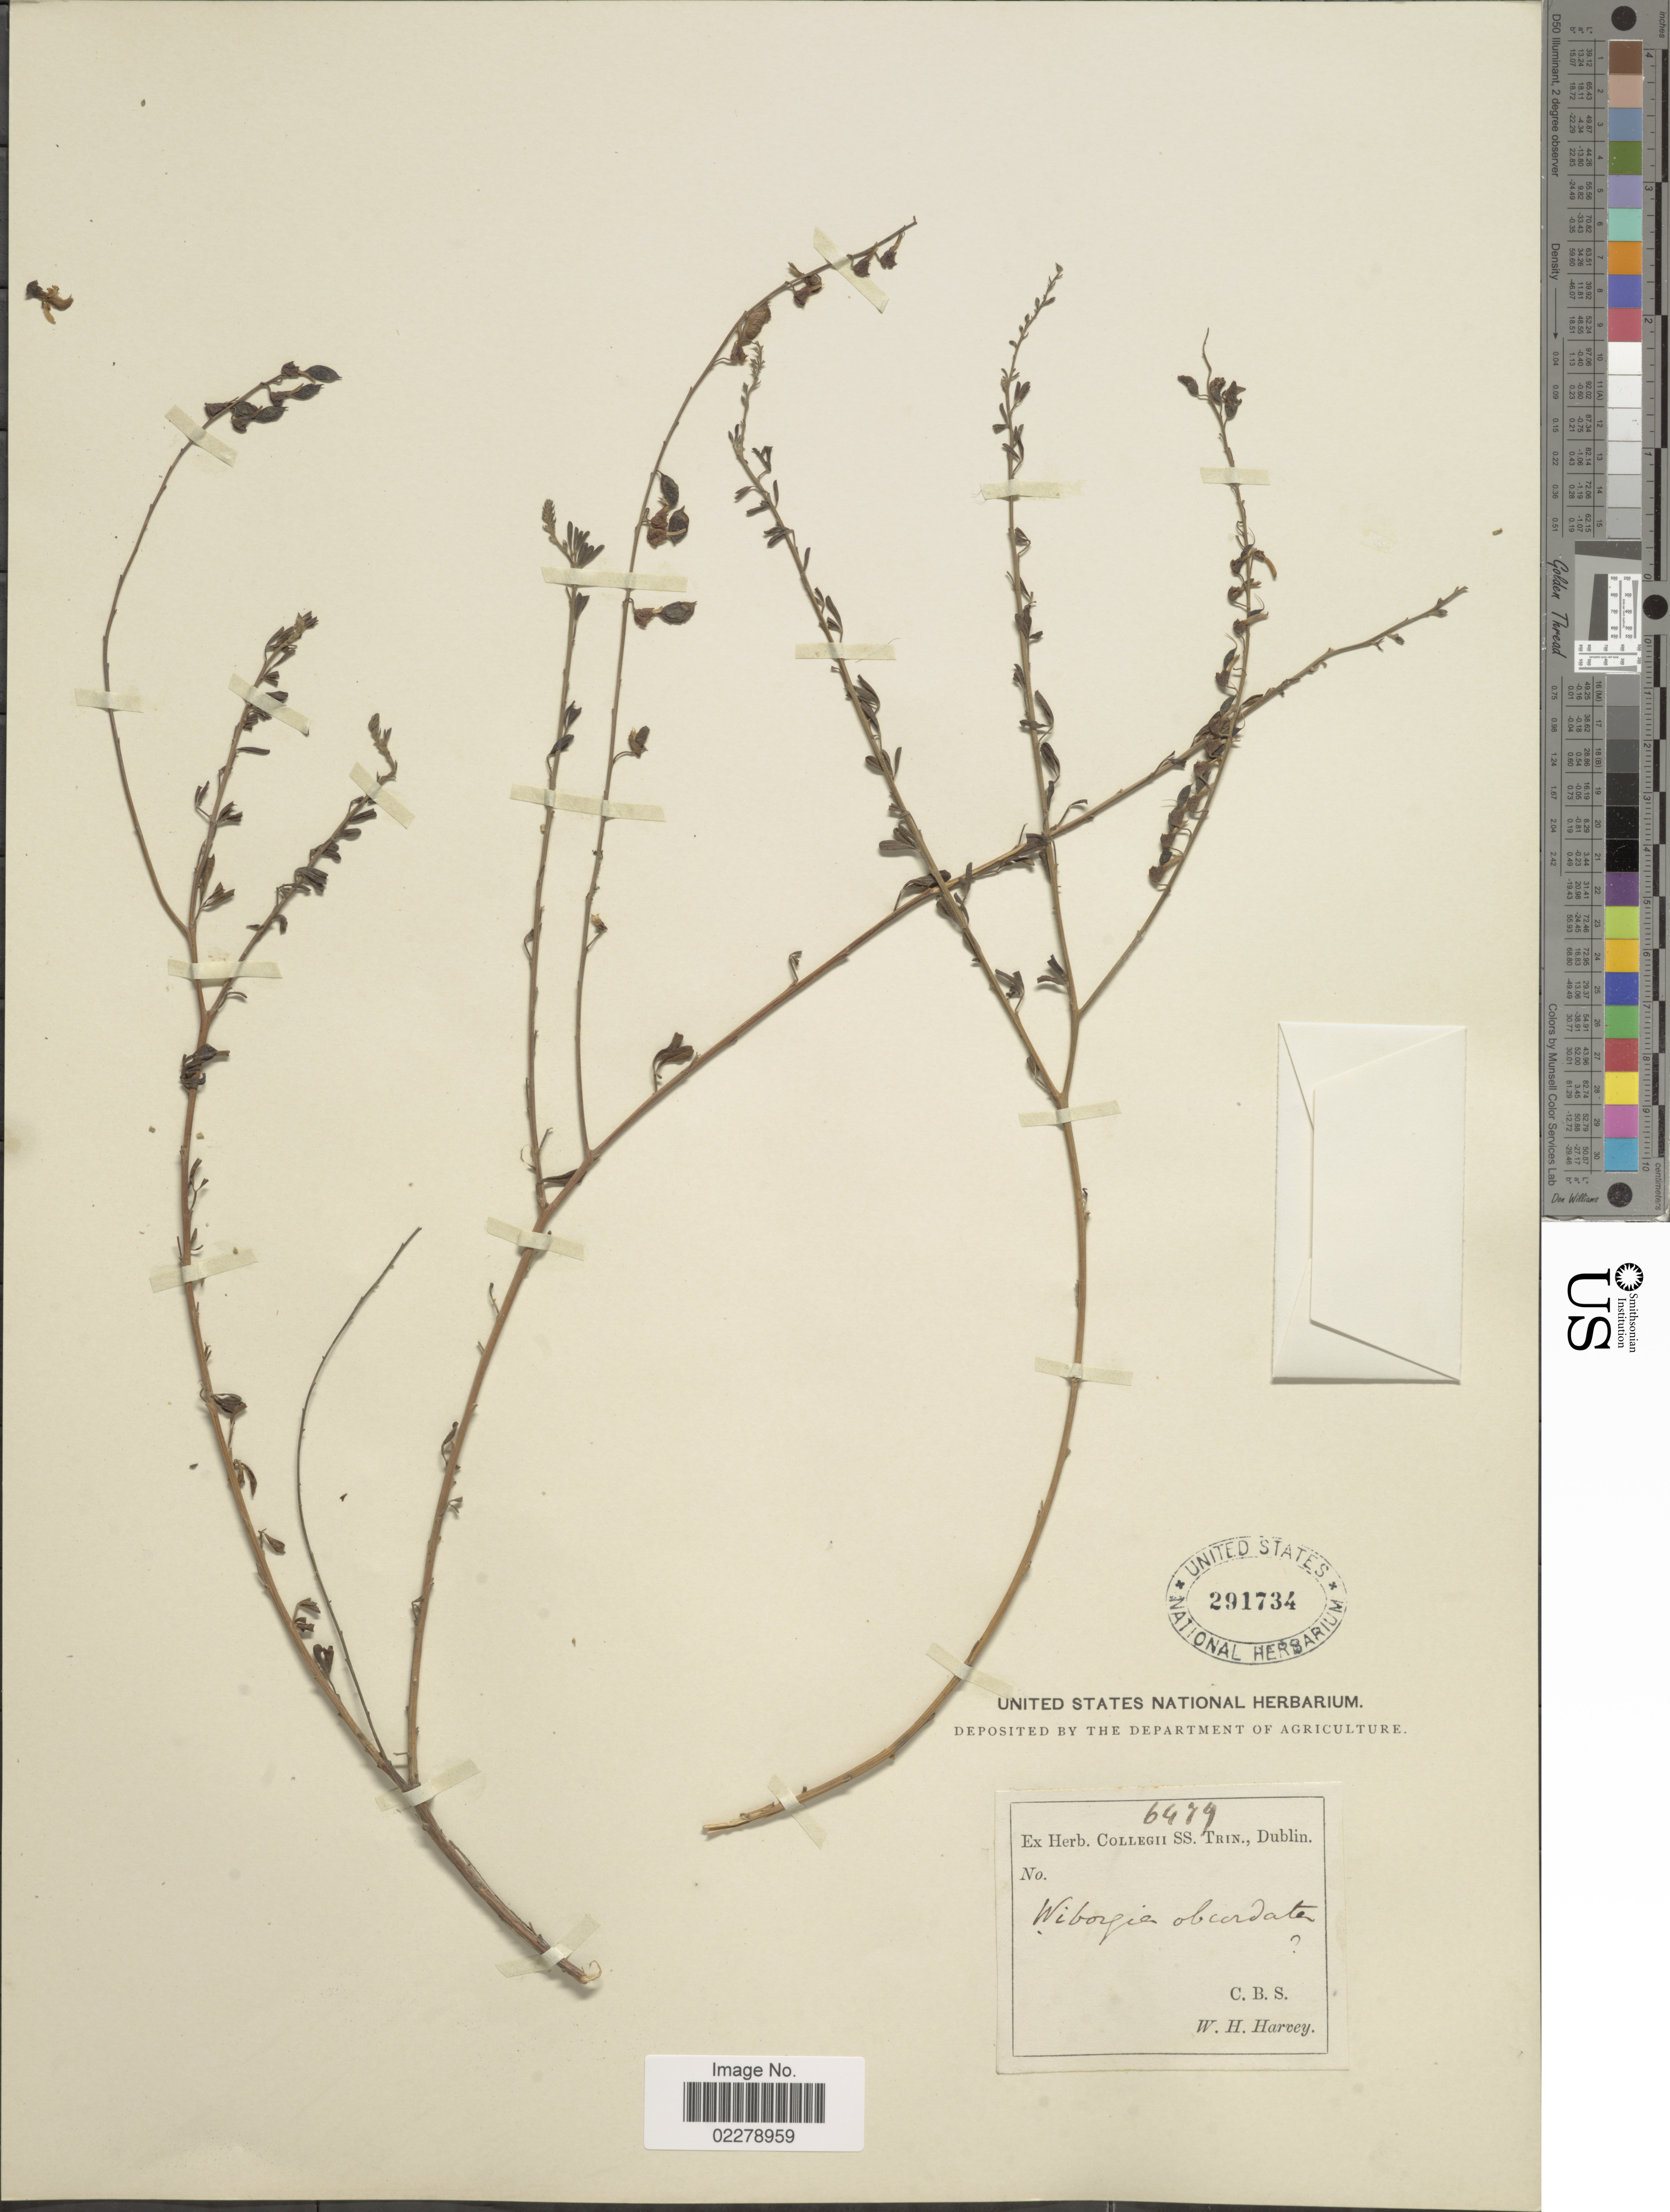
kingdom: Plantae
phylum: Tracheophyta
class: Magnoliopsida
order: Fabales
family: Fabaceae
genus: Wiborgia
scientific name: Wiborgia obcordata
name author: (P.J. Bergius) Thunb.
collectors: W. Harvey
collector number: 6479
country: South Africa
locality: C. B. S. [=Caput Bona Spei, Cape of Good Hope]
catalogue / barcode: US 291734